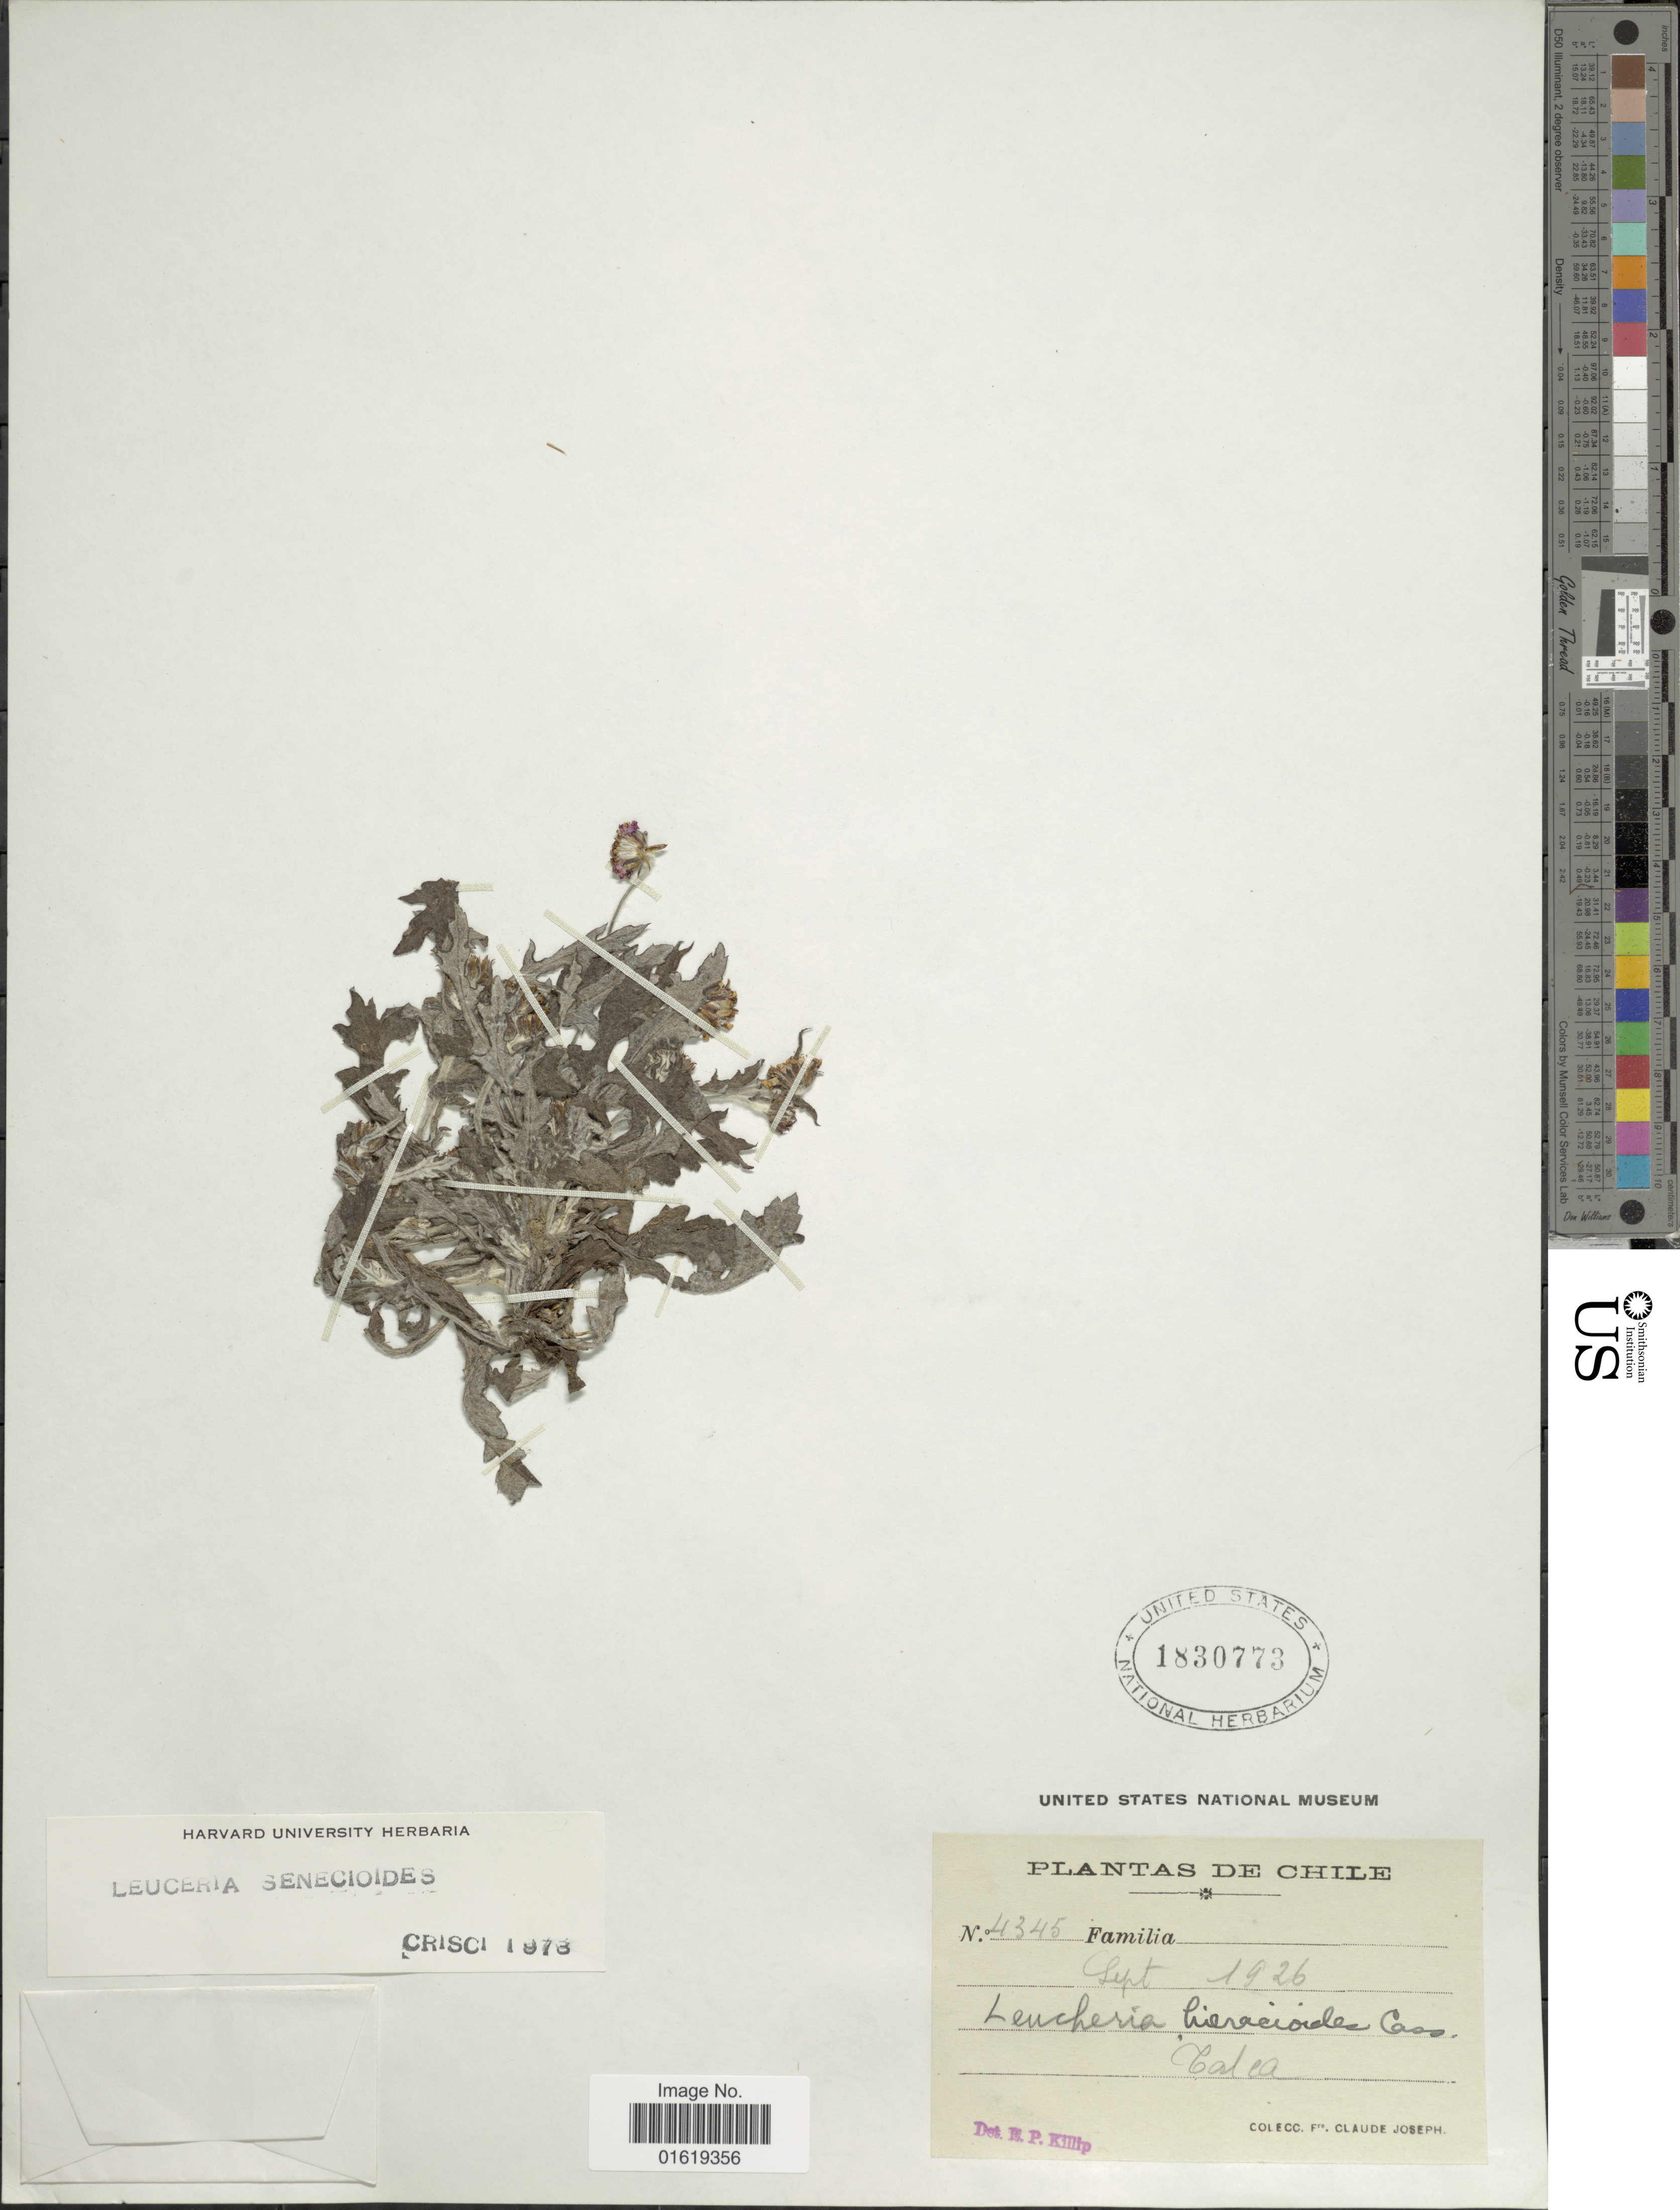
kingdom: Plantae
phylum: Tracheophyta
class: Magnoliopsida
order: Asterales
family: Asteraceae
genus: Leucheria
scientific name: Leucheria senecioides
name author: Hook. & Arn.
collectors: Bro. Claude-Joseph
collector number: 4345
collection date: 1926-09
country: Chile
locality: Calca.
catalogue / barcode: US 1830773